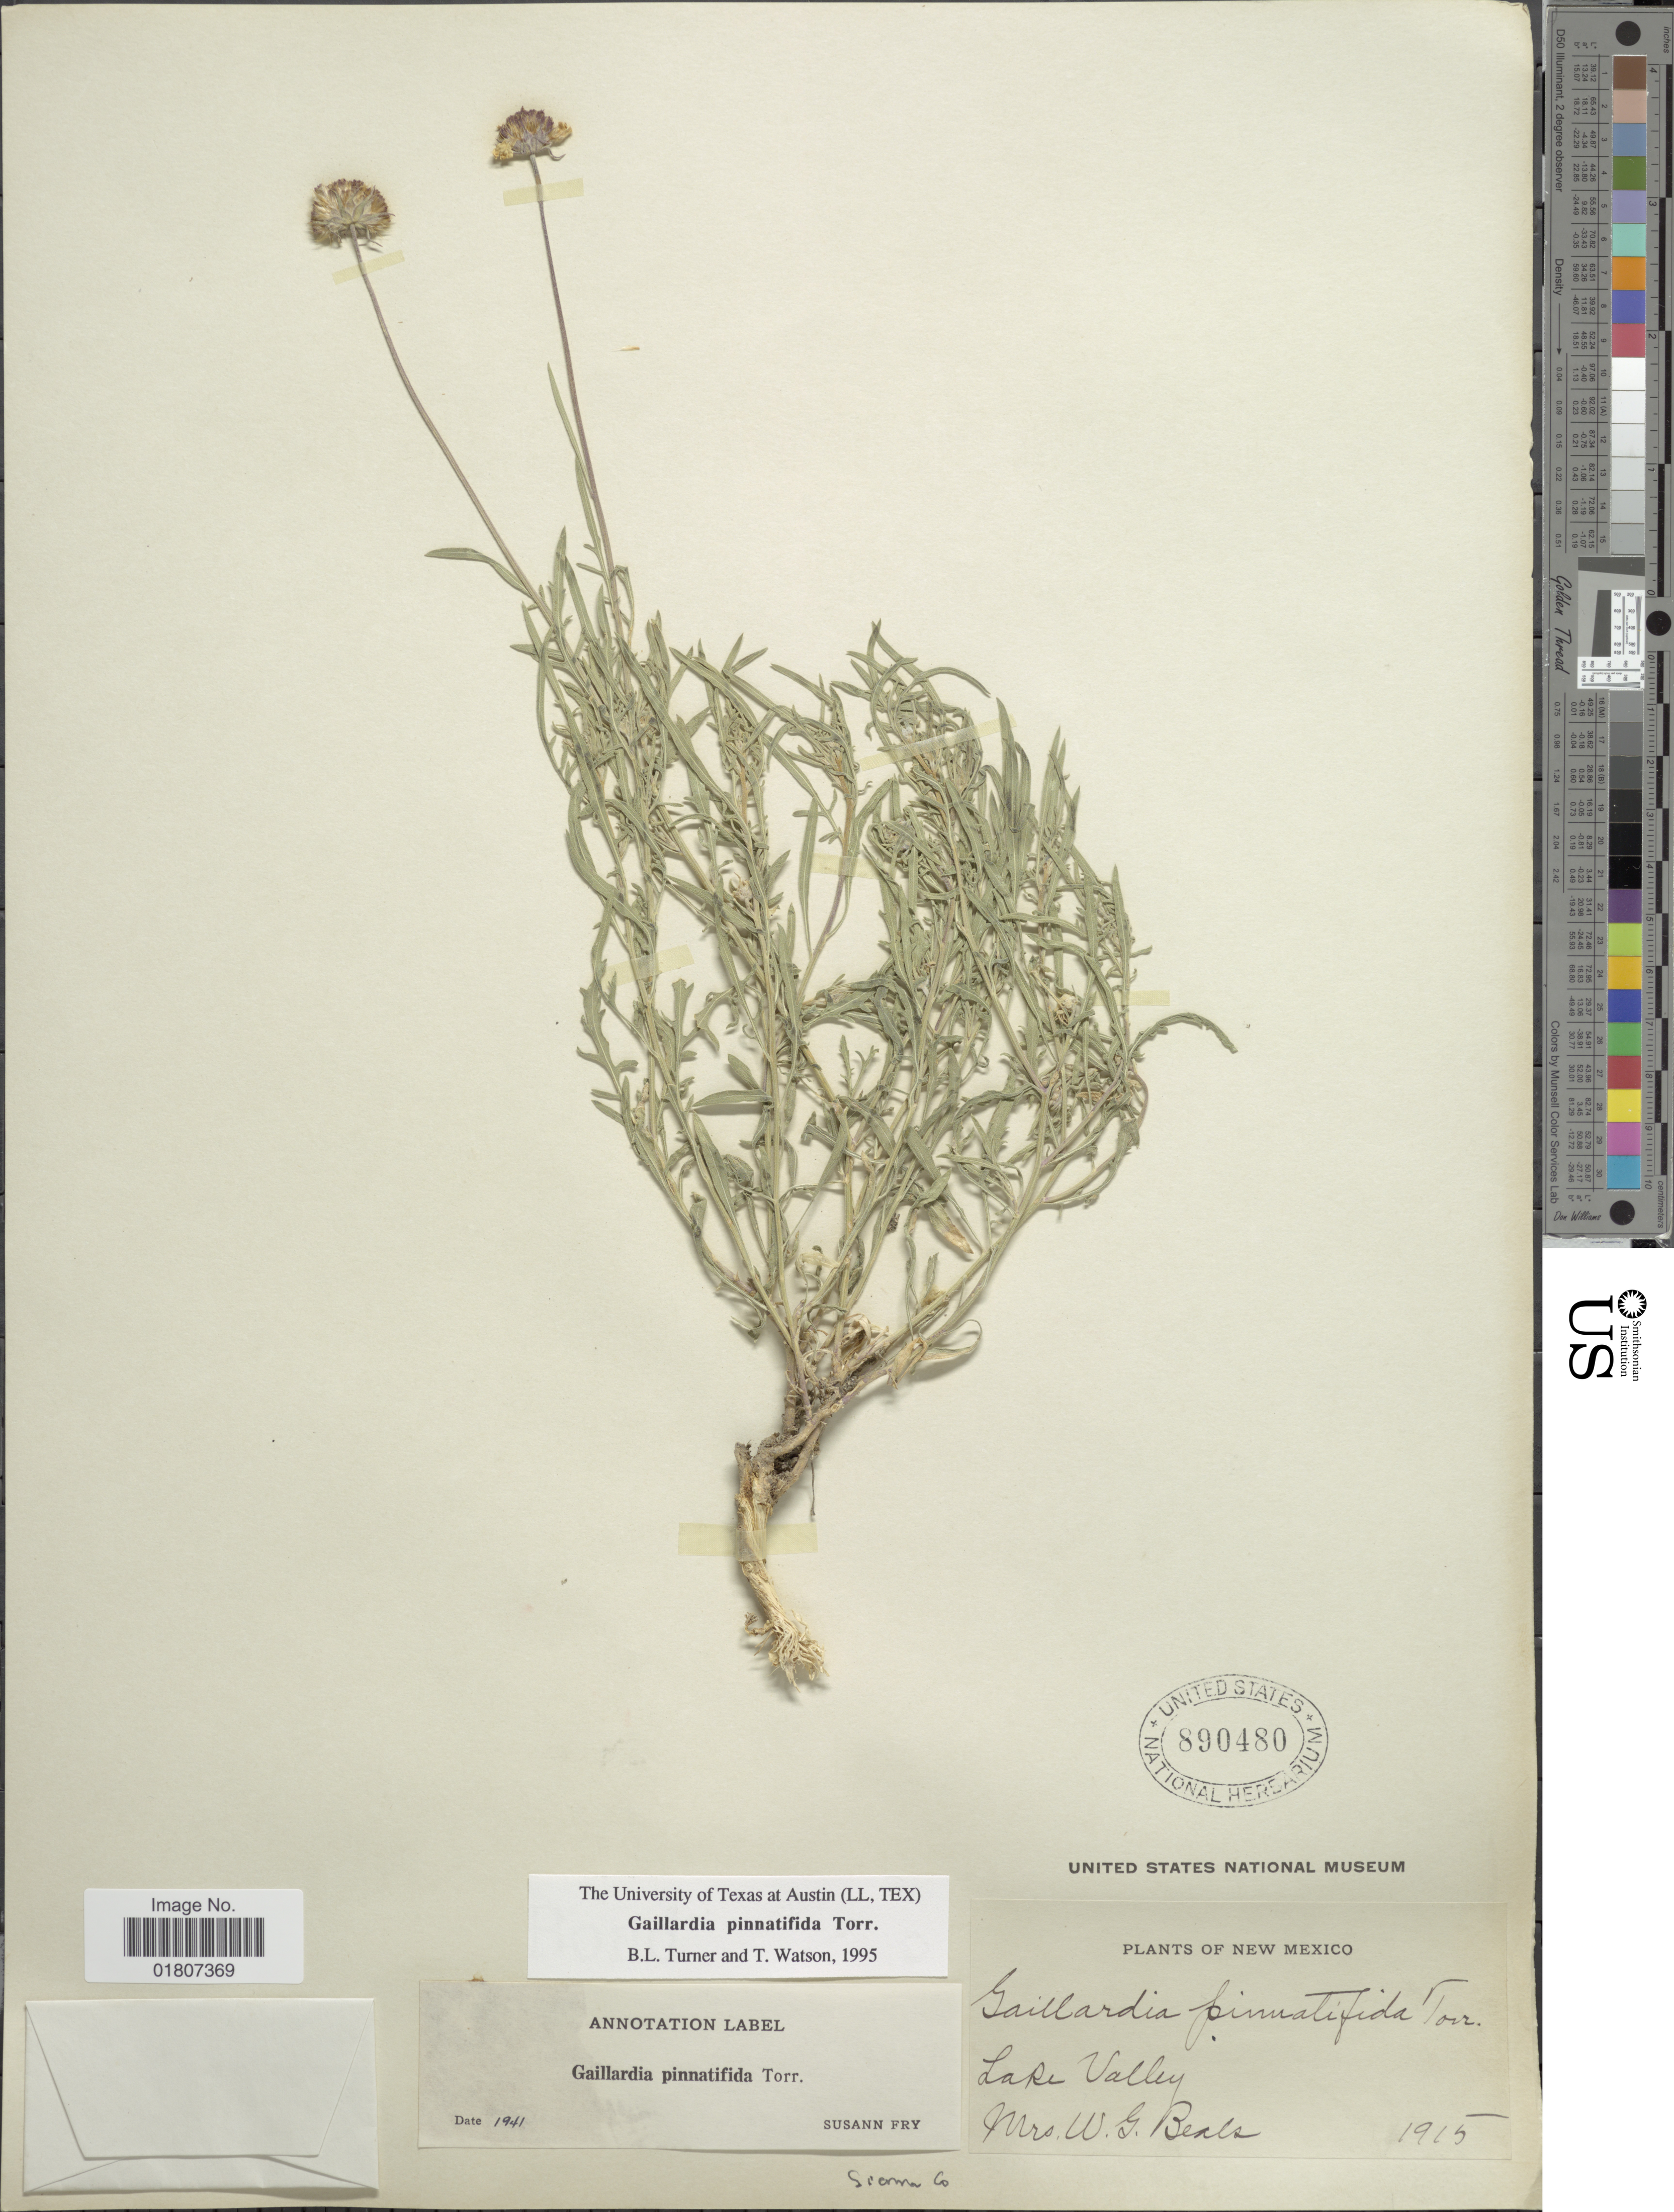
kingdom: Plantae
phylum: Tracheophyta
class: Magnoliopsida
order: Asterales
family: Asteraceae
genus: Gaillardia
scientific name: Gaillardia pinnatifida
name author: Torr.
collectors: Mrs. W. G. Beals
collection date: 1915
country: United States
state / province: New Mexico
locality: Lake Valley. Sierra Co.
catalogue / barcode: US 890480